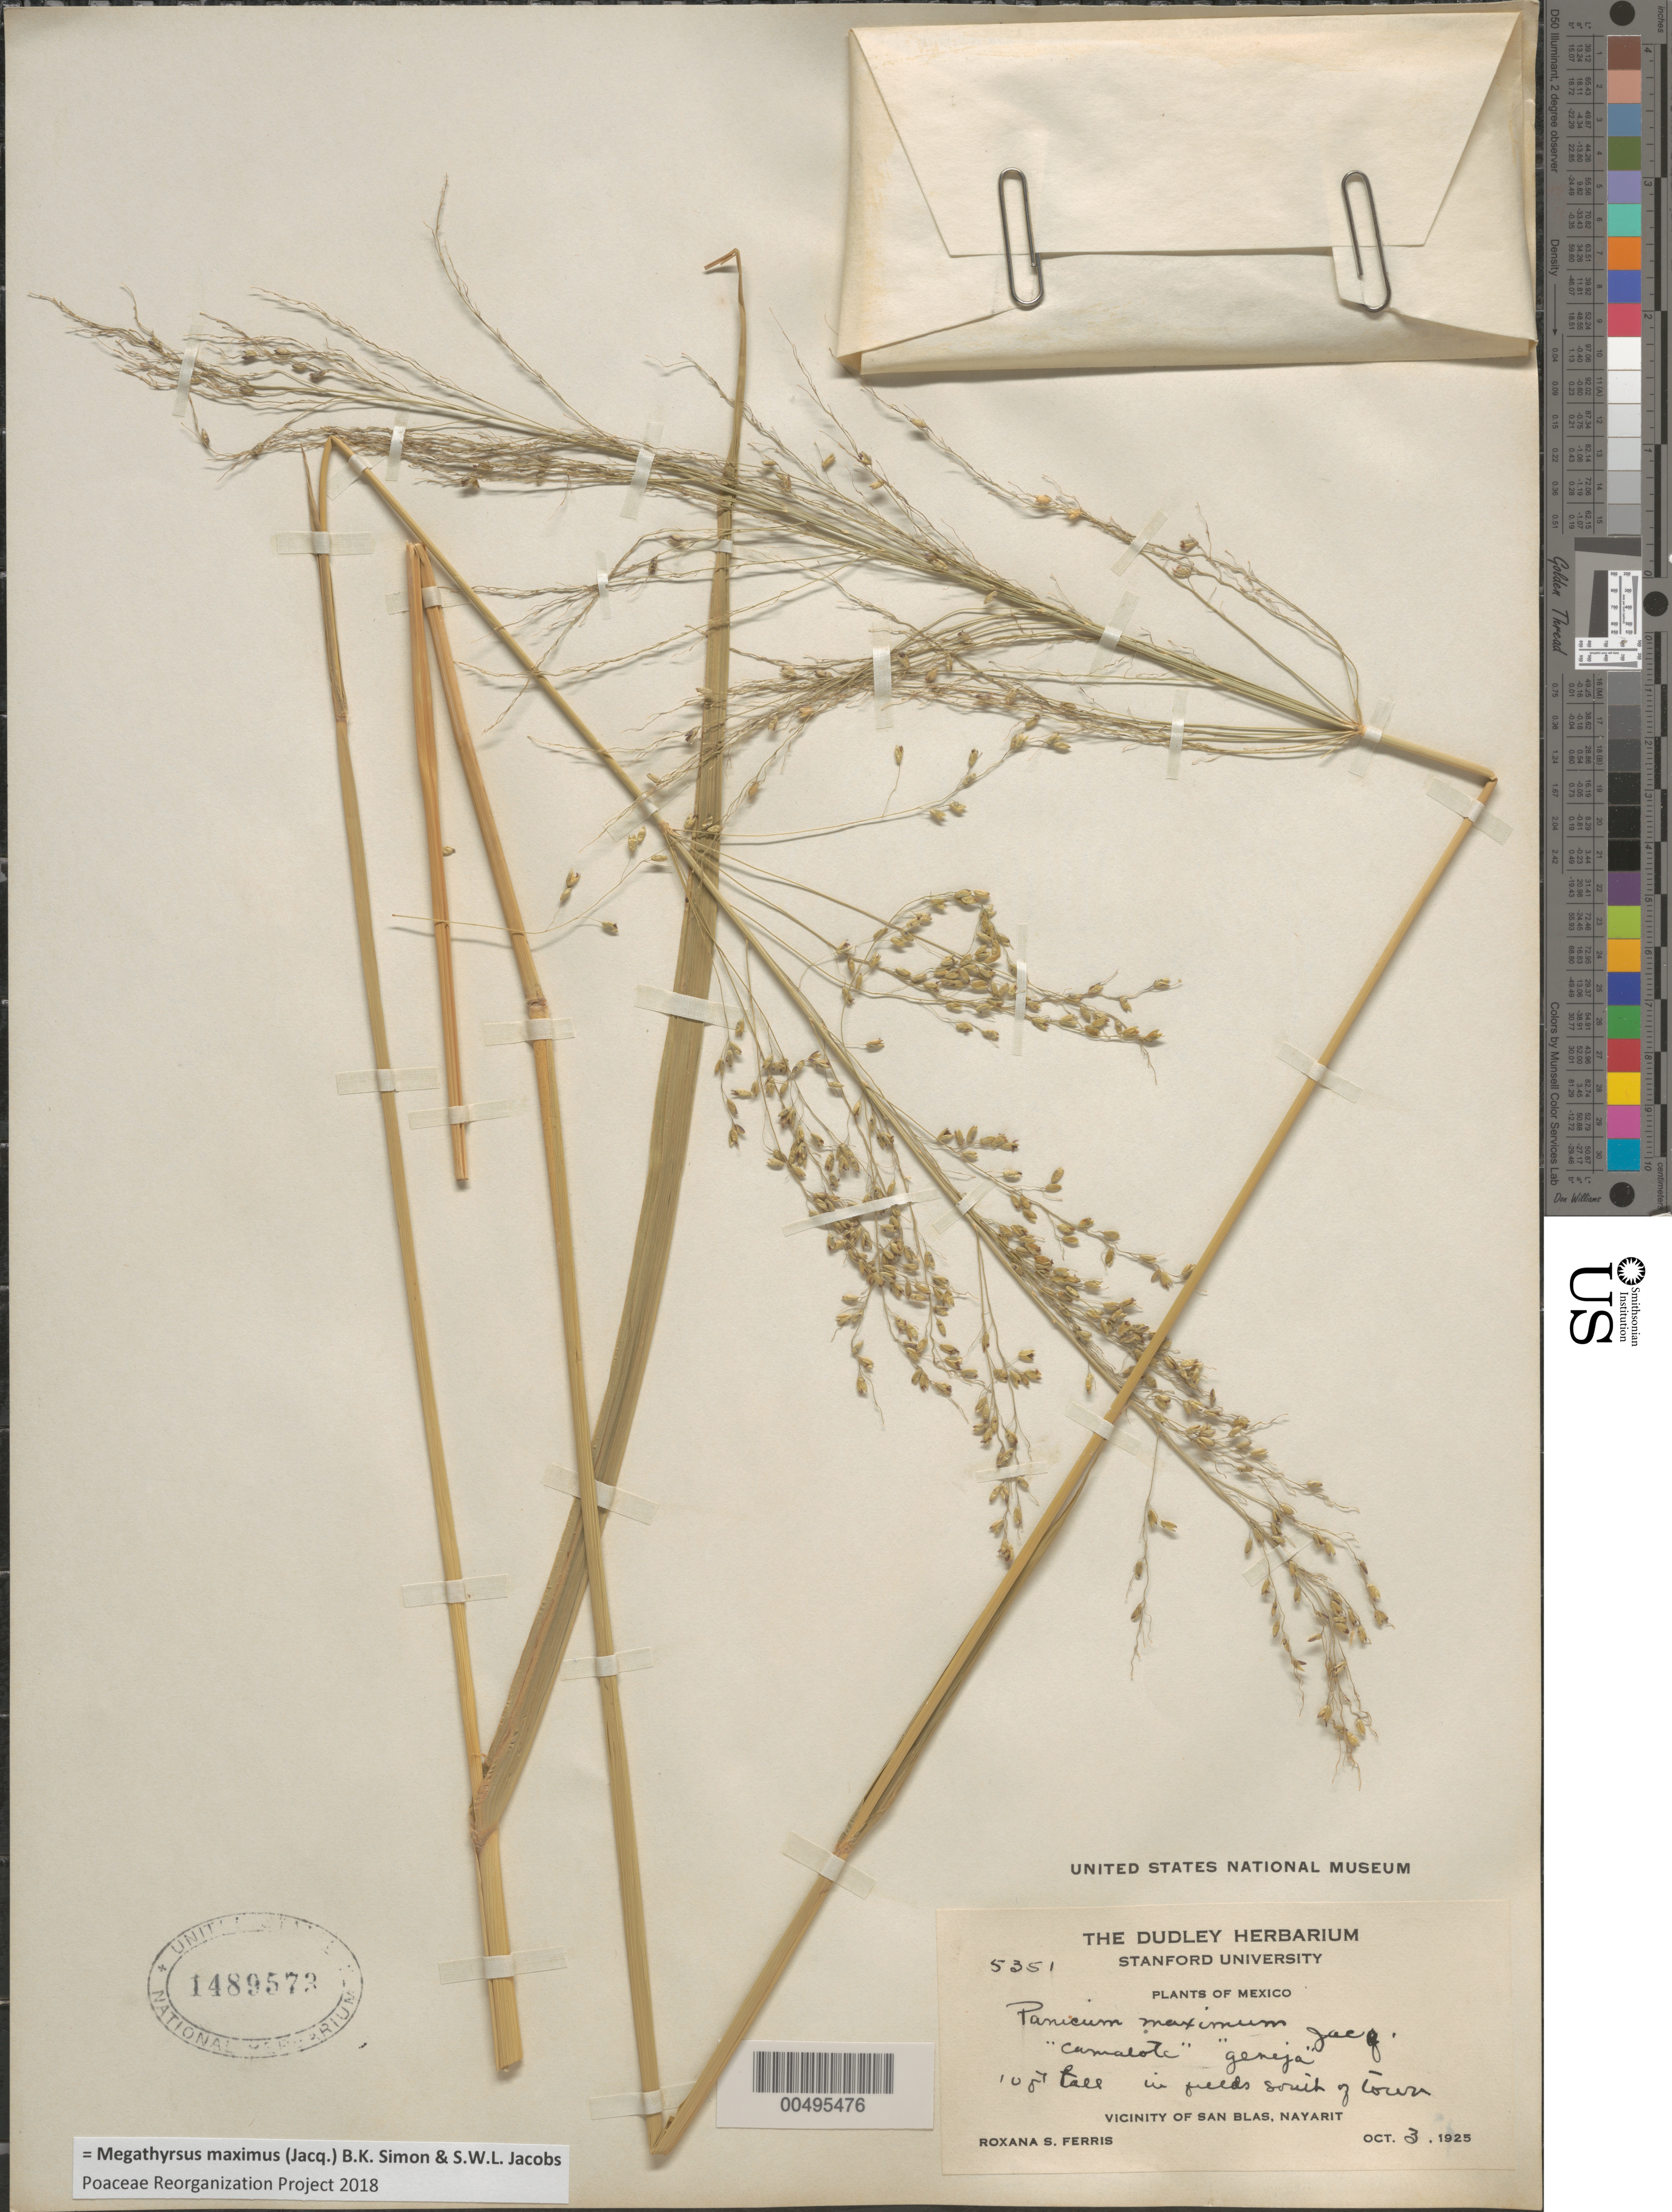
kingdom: Plantae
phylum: Tracheophyta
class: Liliopsida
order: Poales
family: Poaceae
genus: Megathyrsus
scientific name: Megathyrsus maximus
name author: (Jacq.) B.K. Simon & S.W.L. Jacobs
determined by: Poaceae Reorganization Project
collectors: R. S. Ferris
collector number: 5351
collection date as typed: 3 Oct 1925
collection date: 1925-10-03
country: Mexico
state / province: Nayarit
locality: Vicinity of San Blas, S of town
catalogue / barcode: US 1489573